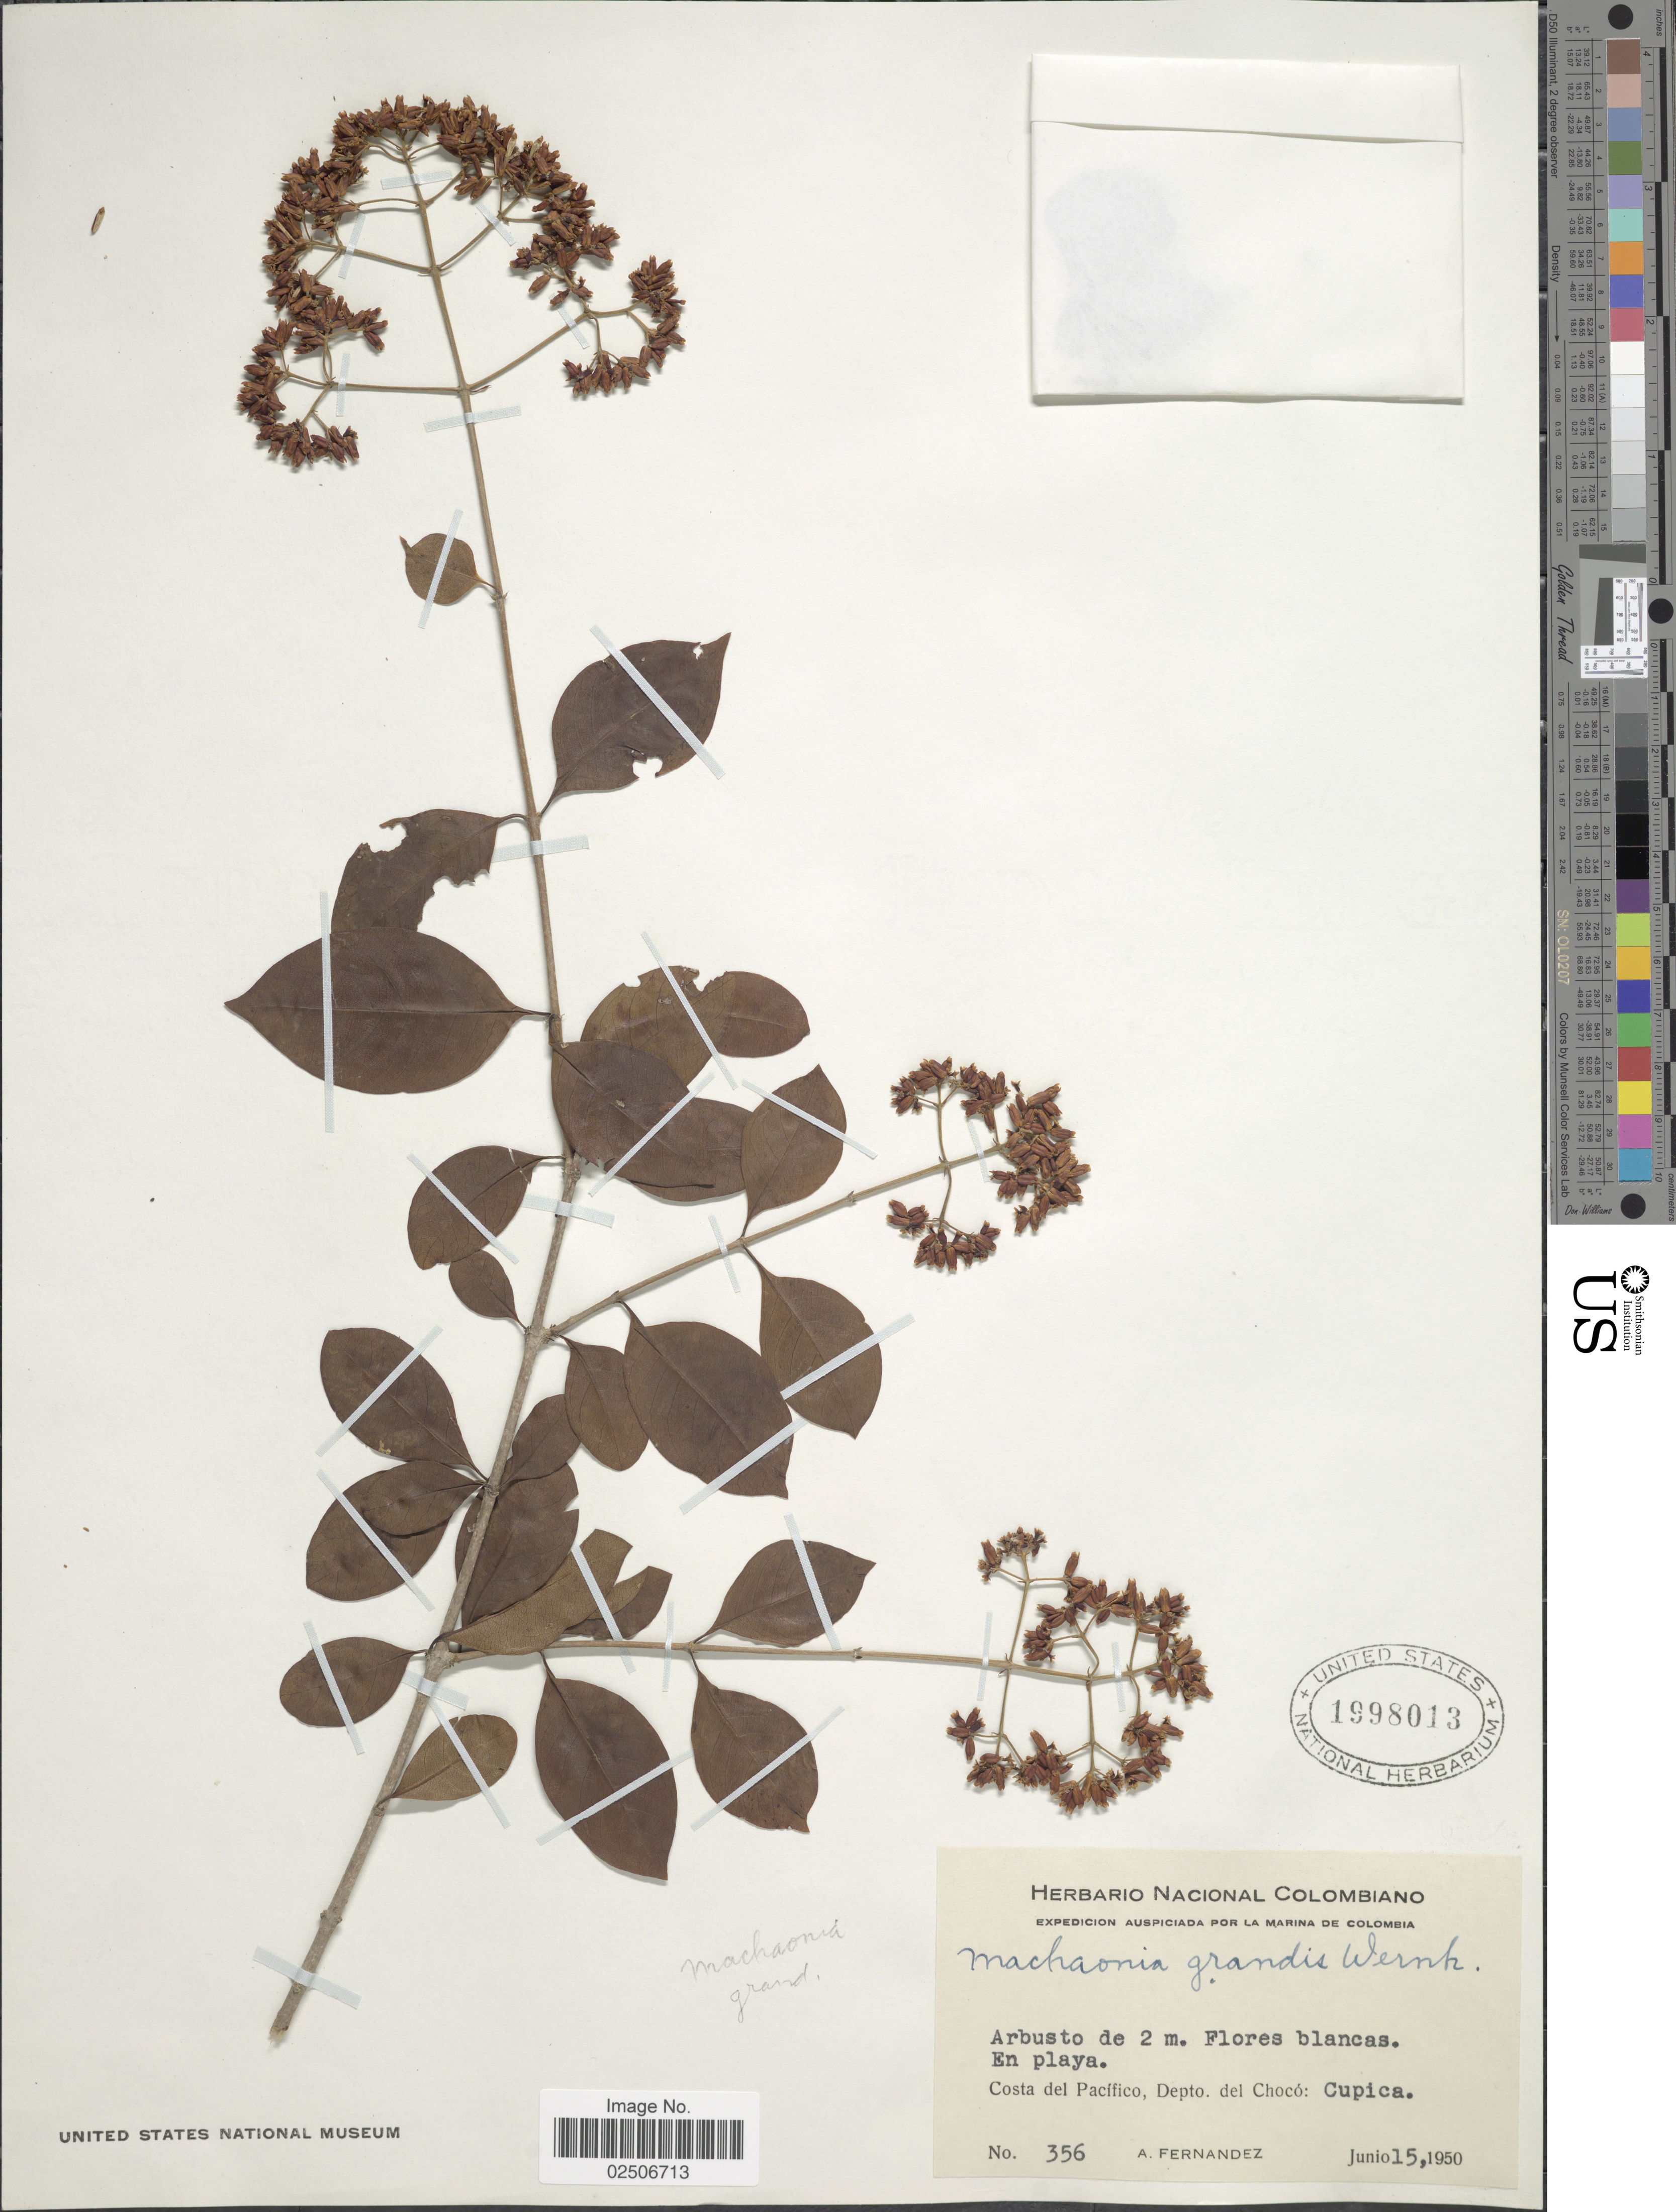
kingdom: Plantae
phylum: Tracheophyta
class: Magnoliopsida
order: Gentianales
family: Rubiaceae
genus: Machaonia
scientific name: Machaonia grandis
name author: Wernham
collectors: A. Fernandez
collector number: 356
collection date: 1950-06-15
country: Colombia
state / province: Chocó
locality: En playa, Costa del Pacifico, Cupica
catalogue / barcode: US 1998013